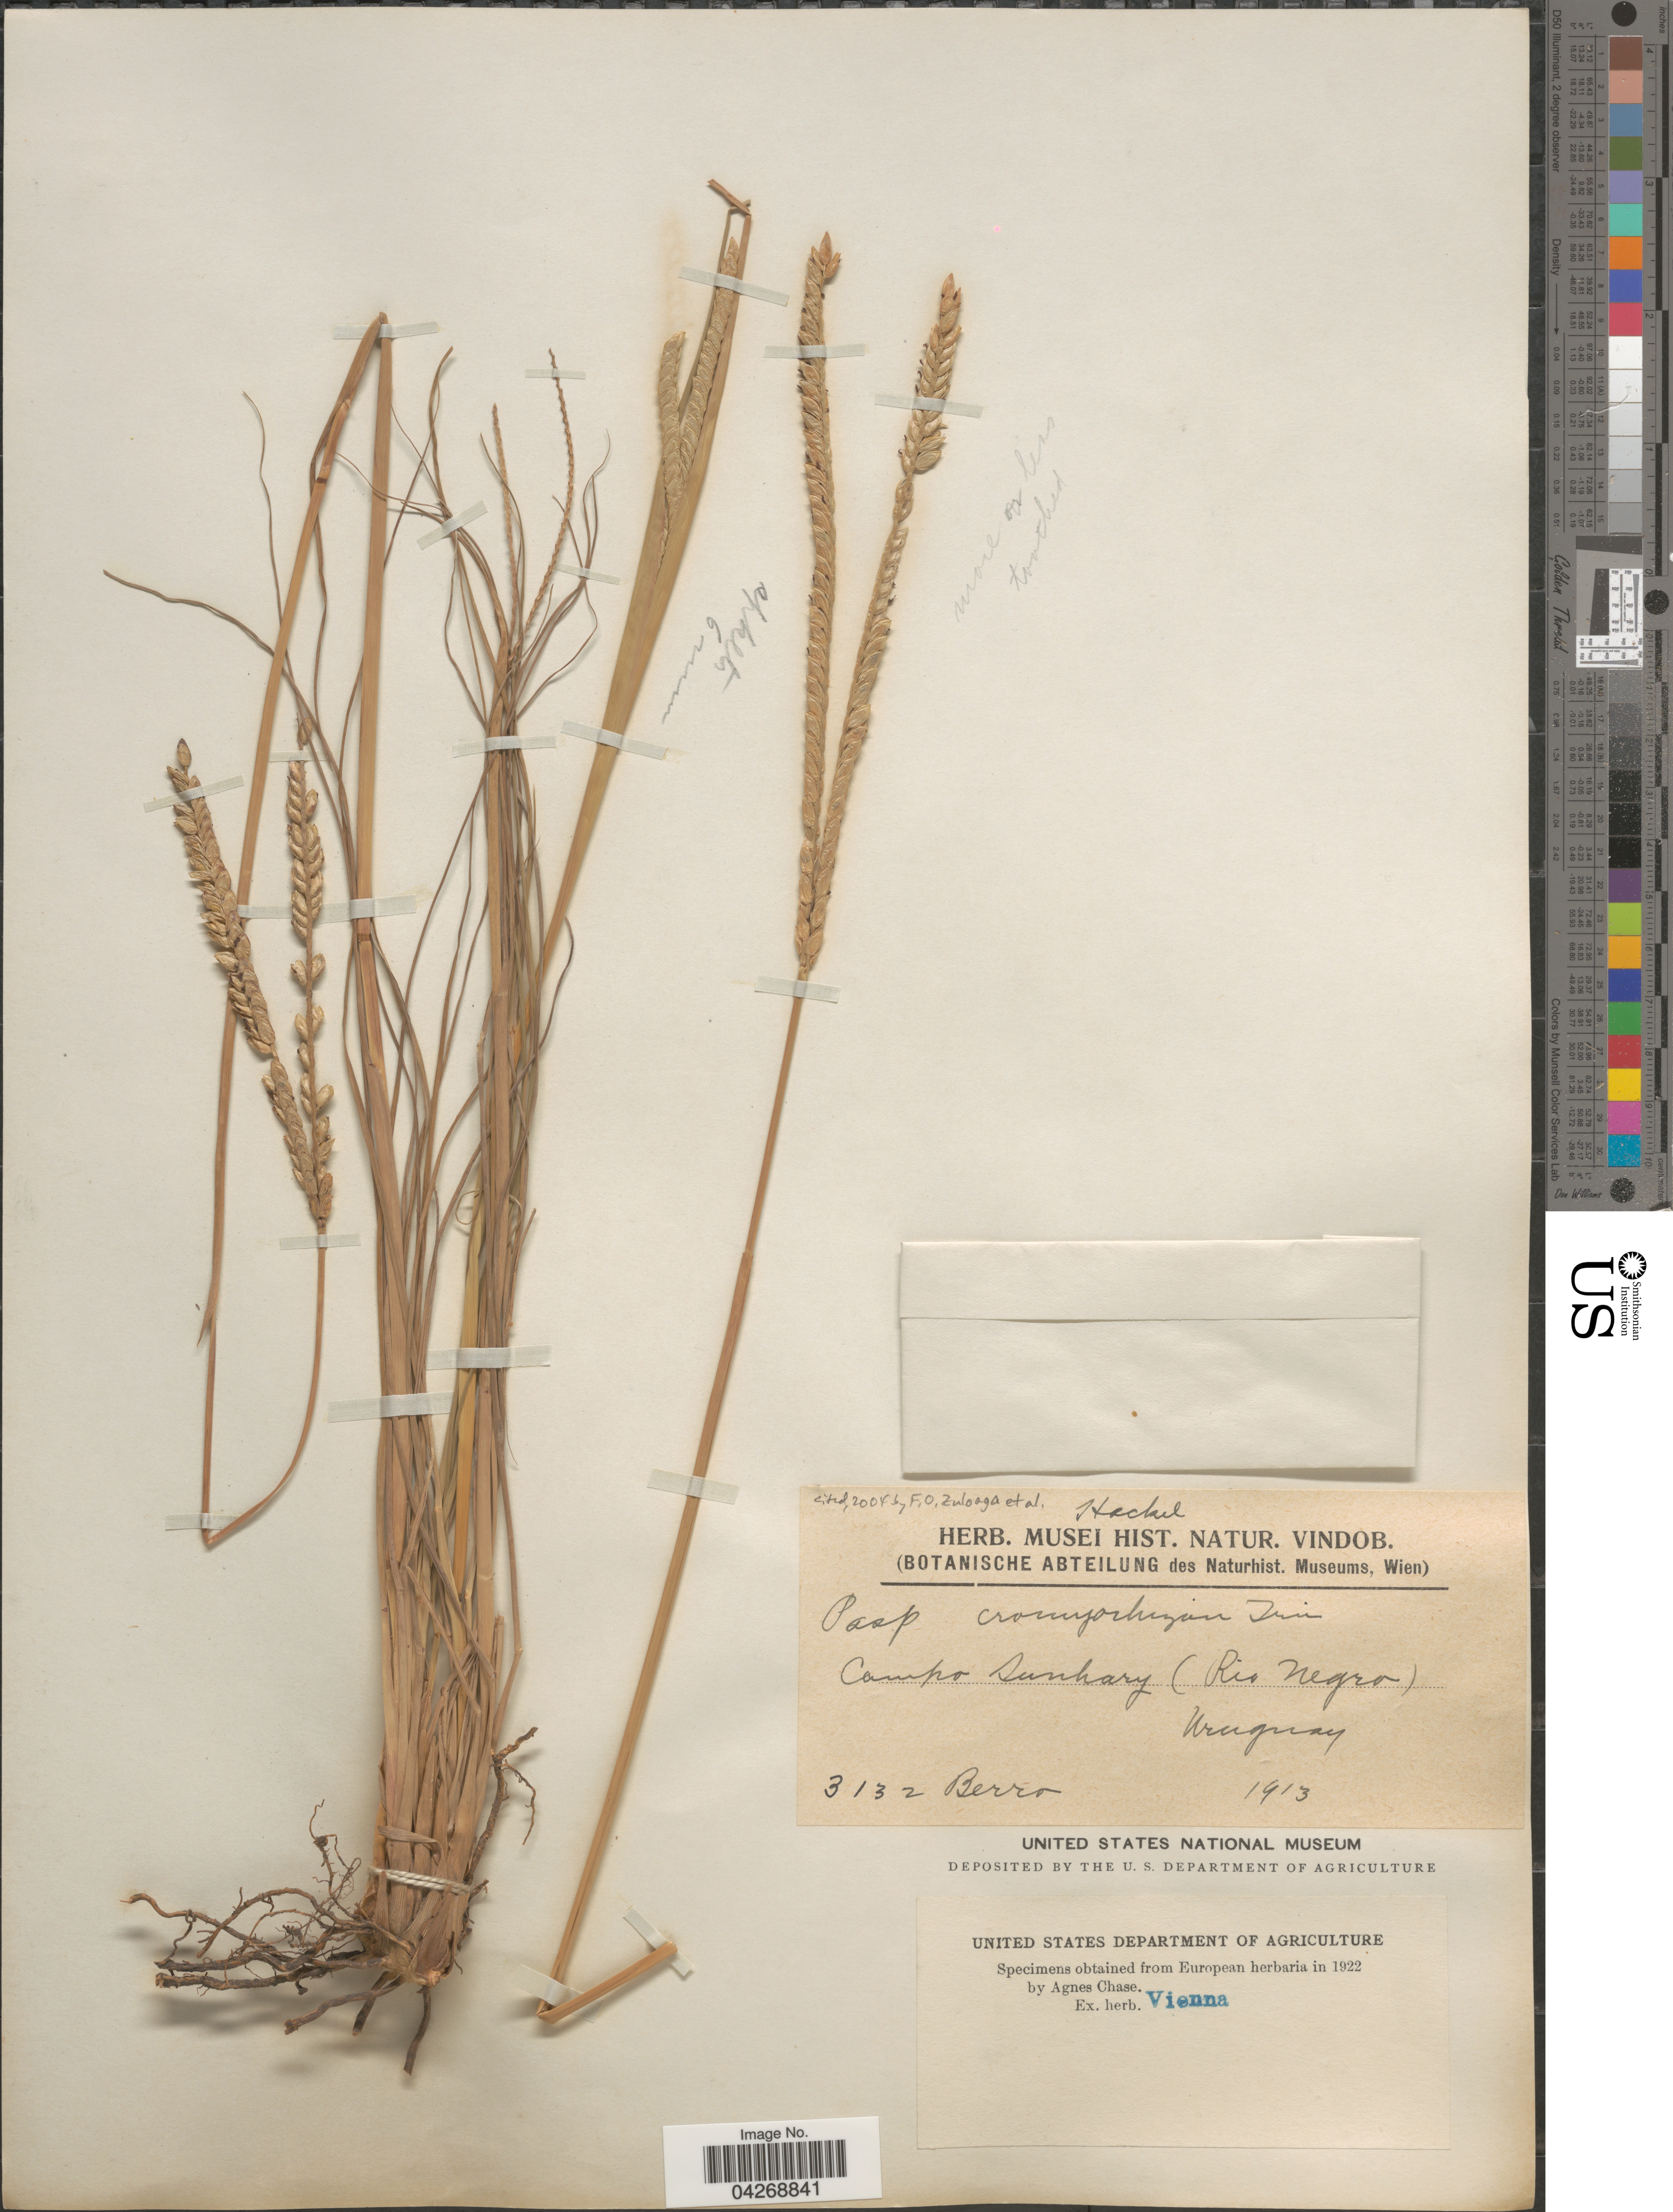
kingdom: Plantae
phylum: Tracheophyta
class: Liliopsida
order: Poales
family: Poaceae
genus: Paspalum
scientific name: Paspalum cromyorhizon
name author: Trin. ex Döll in Mart.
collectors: Berro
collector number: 3132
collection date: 1913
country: Uruguay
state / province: Rio Negro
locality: Campo Sunhary (Rio Negro).